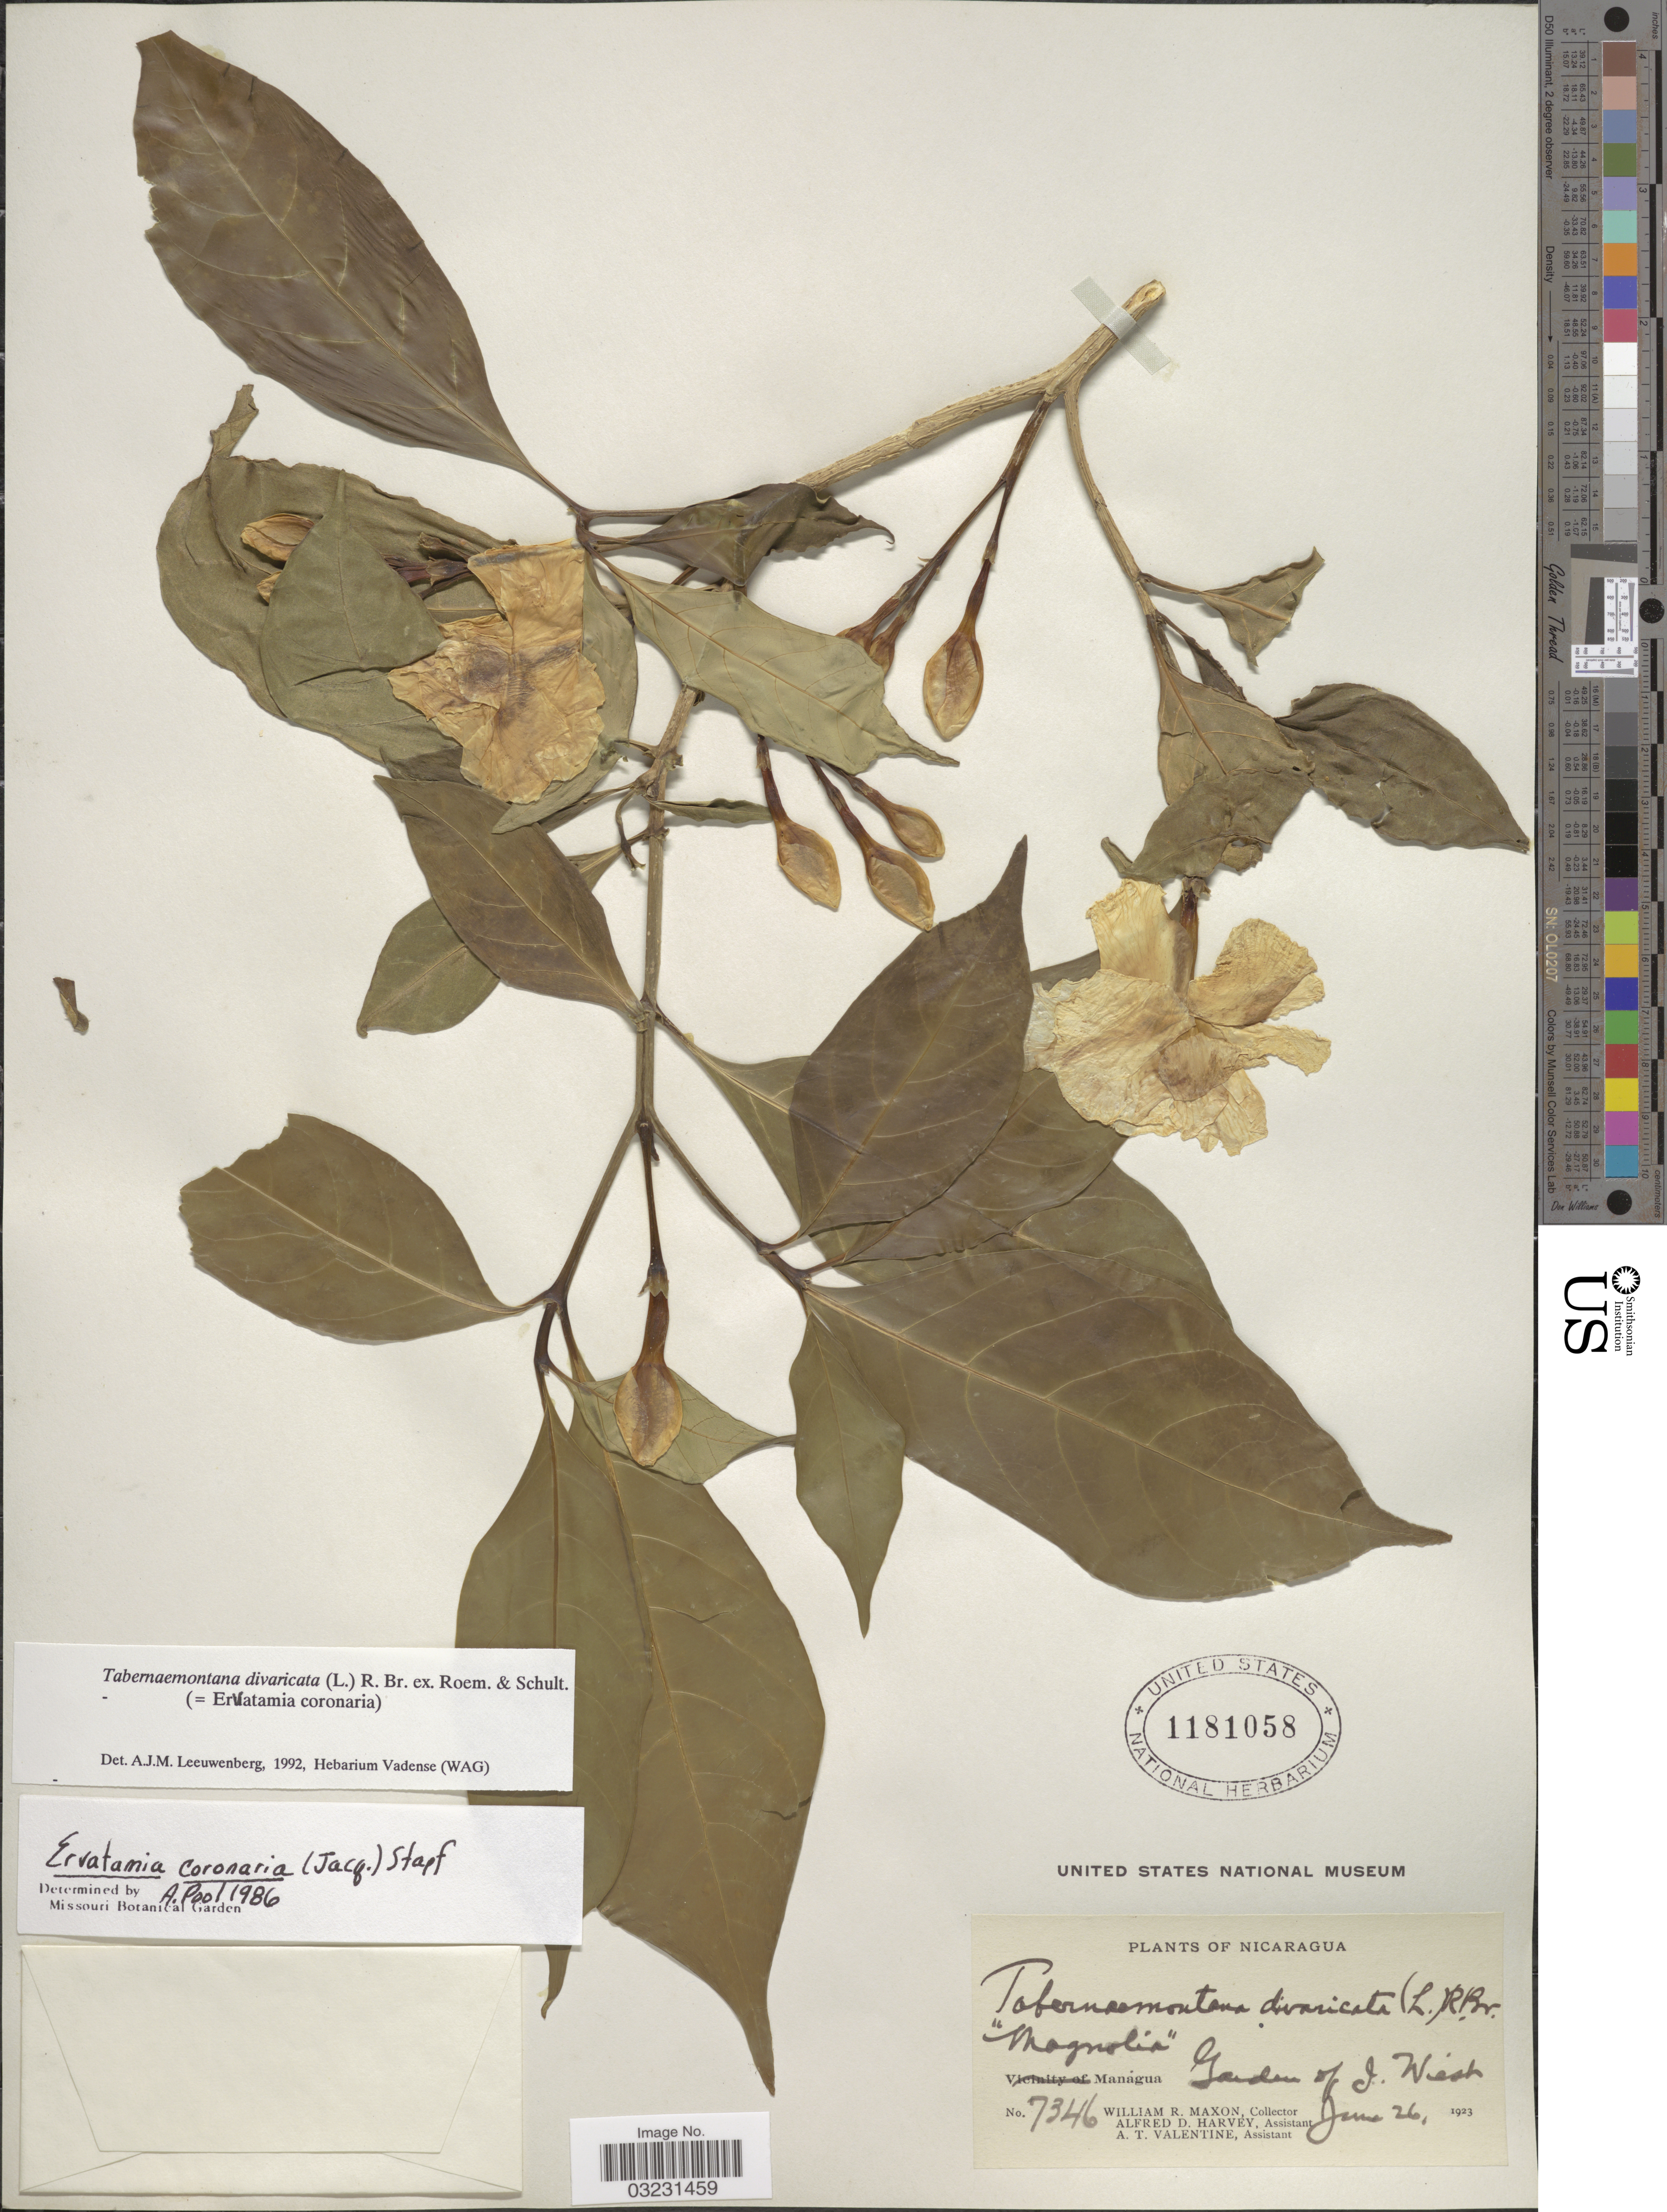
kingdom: Plantae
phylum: Tracheophyta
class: Magnoliopsida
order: Gentianales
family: Apocynaceae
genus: Tabernaemontana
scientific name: Tabernaemontana divaricata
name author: (L.) R. Br. ex Roem. & Schult.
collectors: W. R. Maxon, A. D. Harvey & A. Valentine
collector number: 7346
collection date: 1923-06-26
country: Nicaragua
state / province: Managua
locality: Garden of J. Weist.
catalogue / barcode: US 1181058